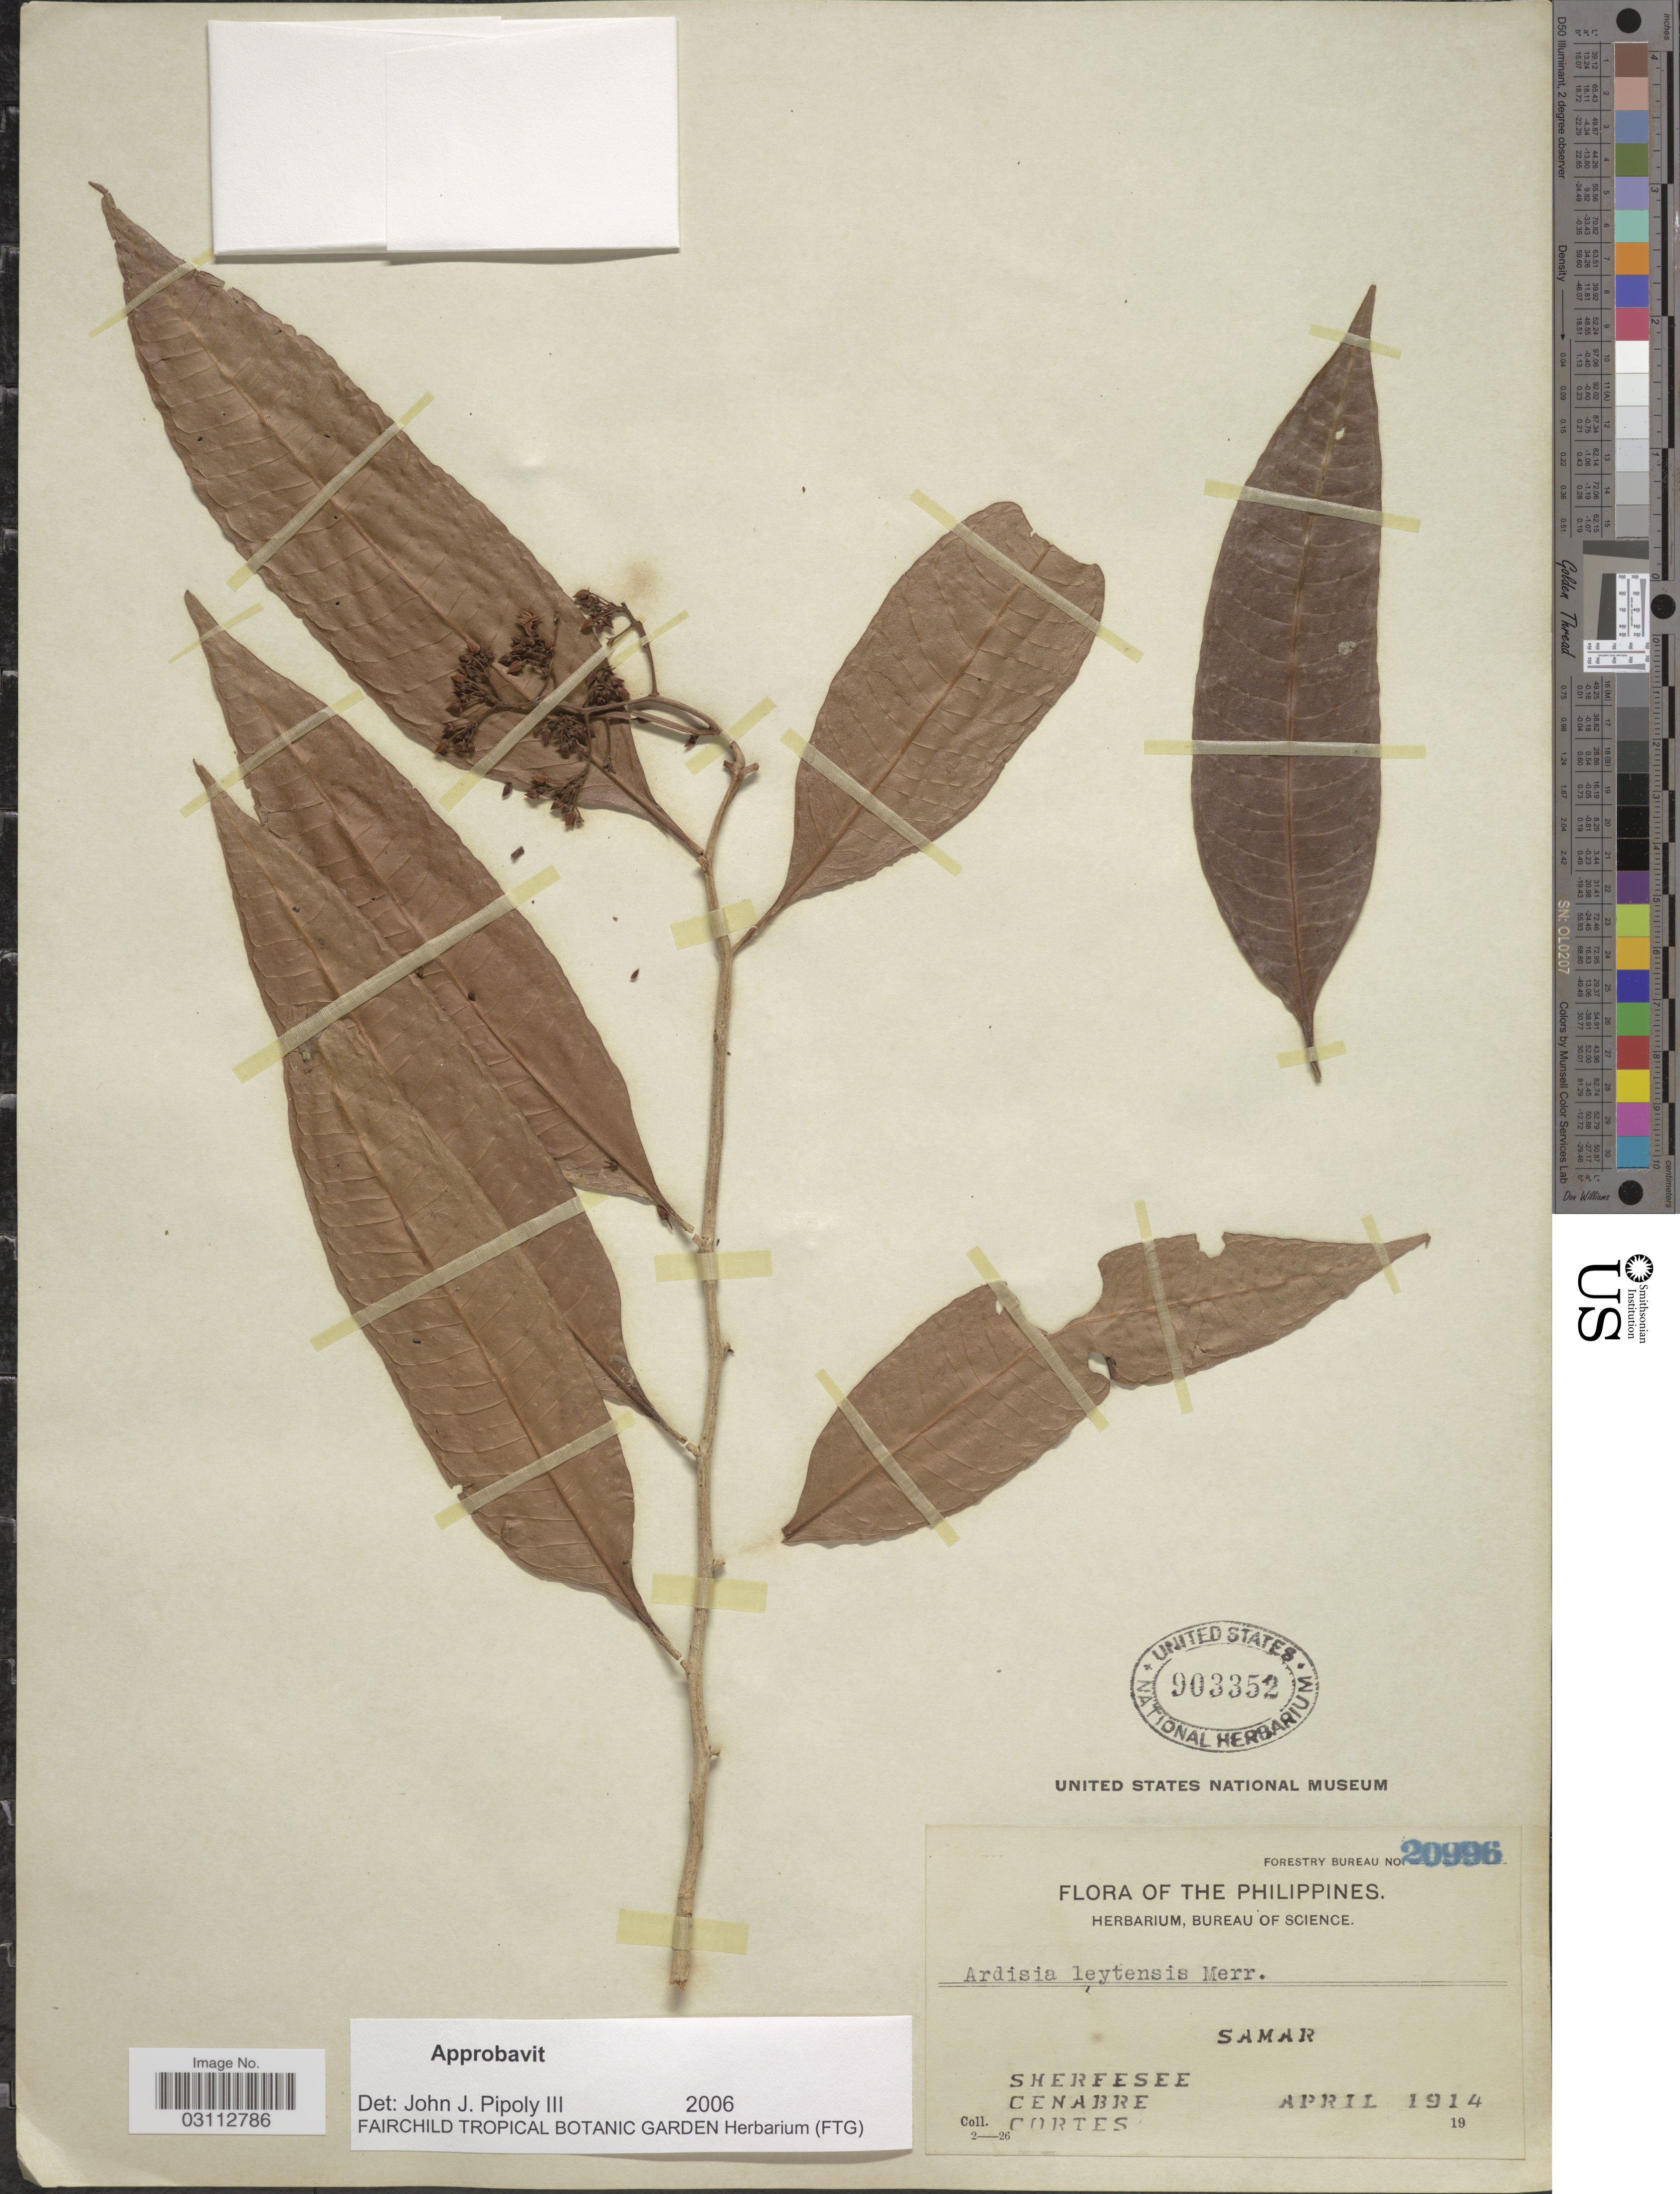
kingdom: Plantae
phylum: Tracheophyta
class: Magnoliopsida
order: Ericales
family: Primulaceae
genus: Ardisia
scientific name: Ardisia leytensis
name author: Merr.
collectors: -. Sherfesee, -. Cenabre & -. Cortes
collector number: Forestry Bureau 20996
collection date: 1914-04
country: Philippines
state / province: Eastern Visayas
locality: Samar.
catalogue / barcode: US 903352